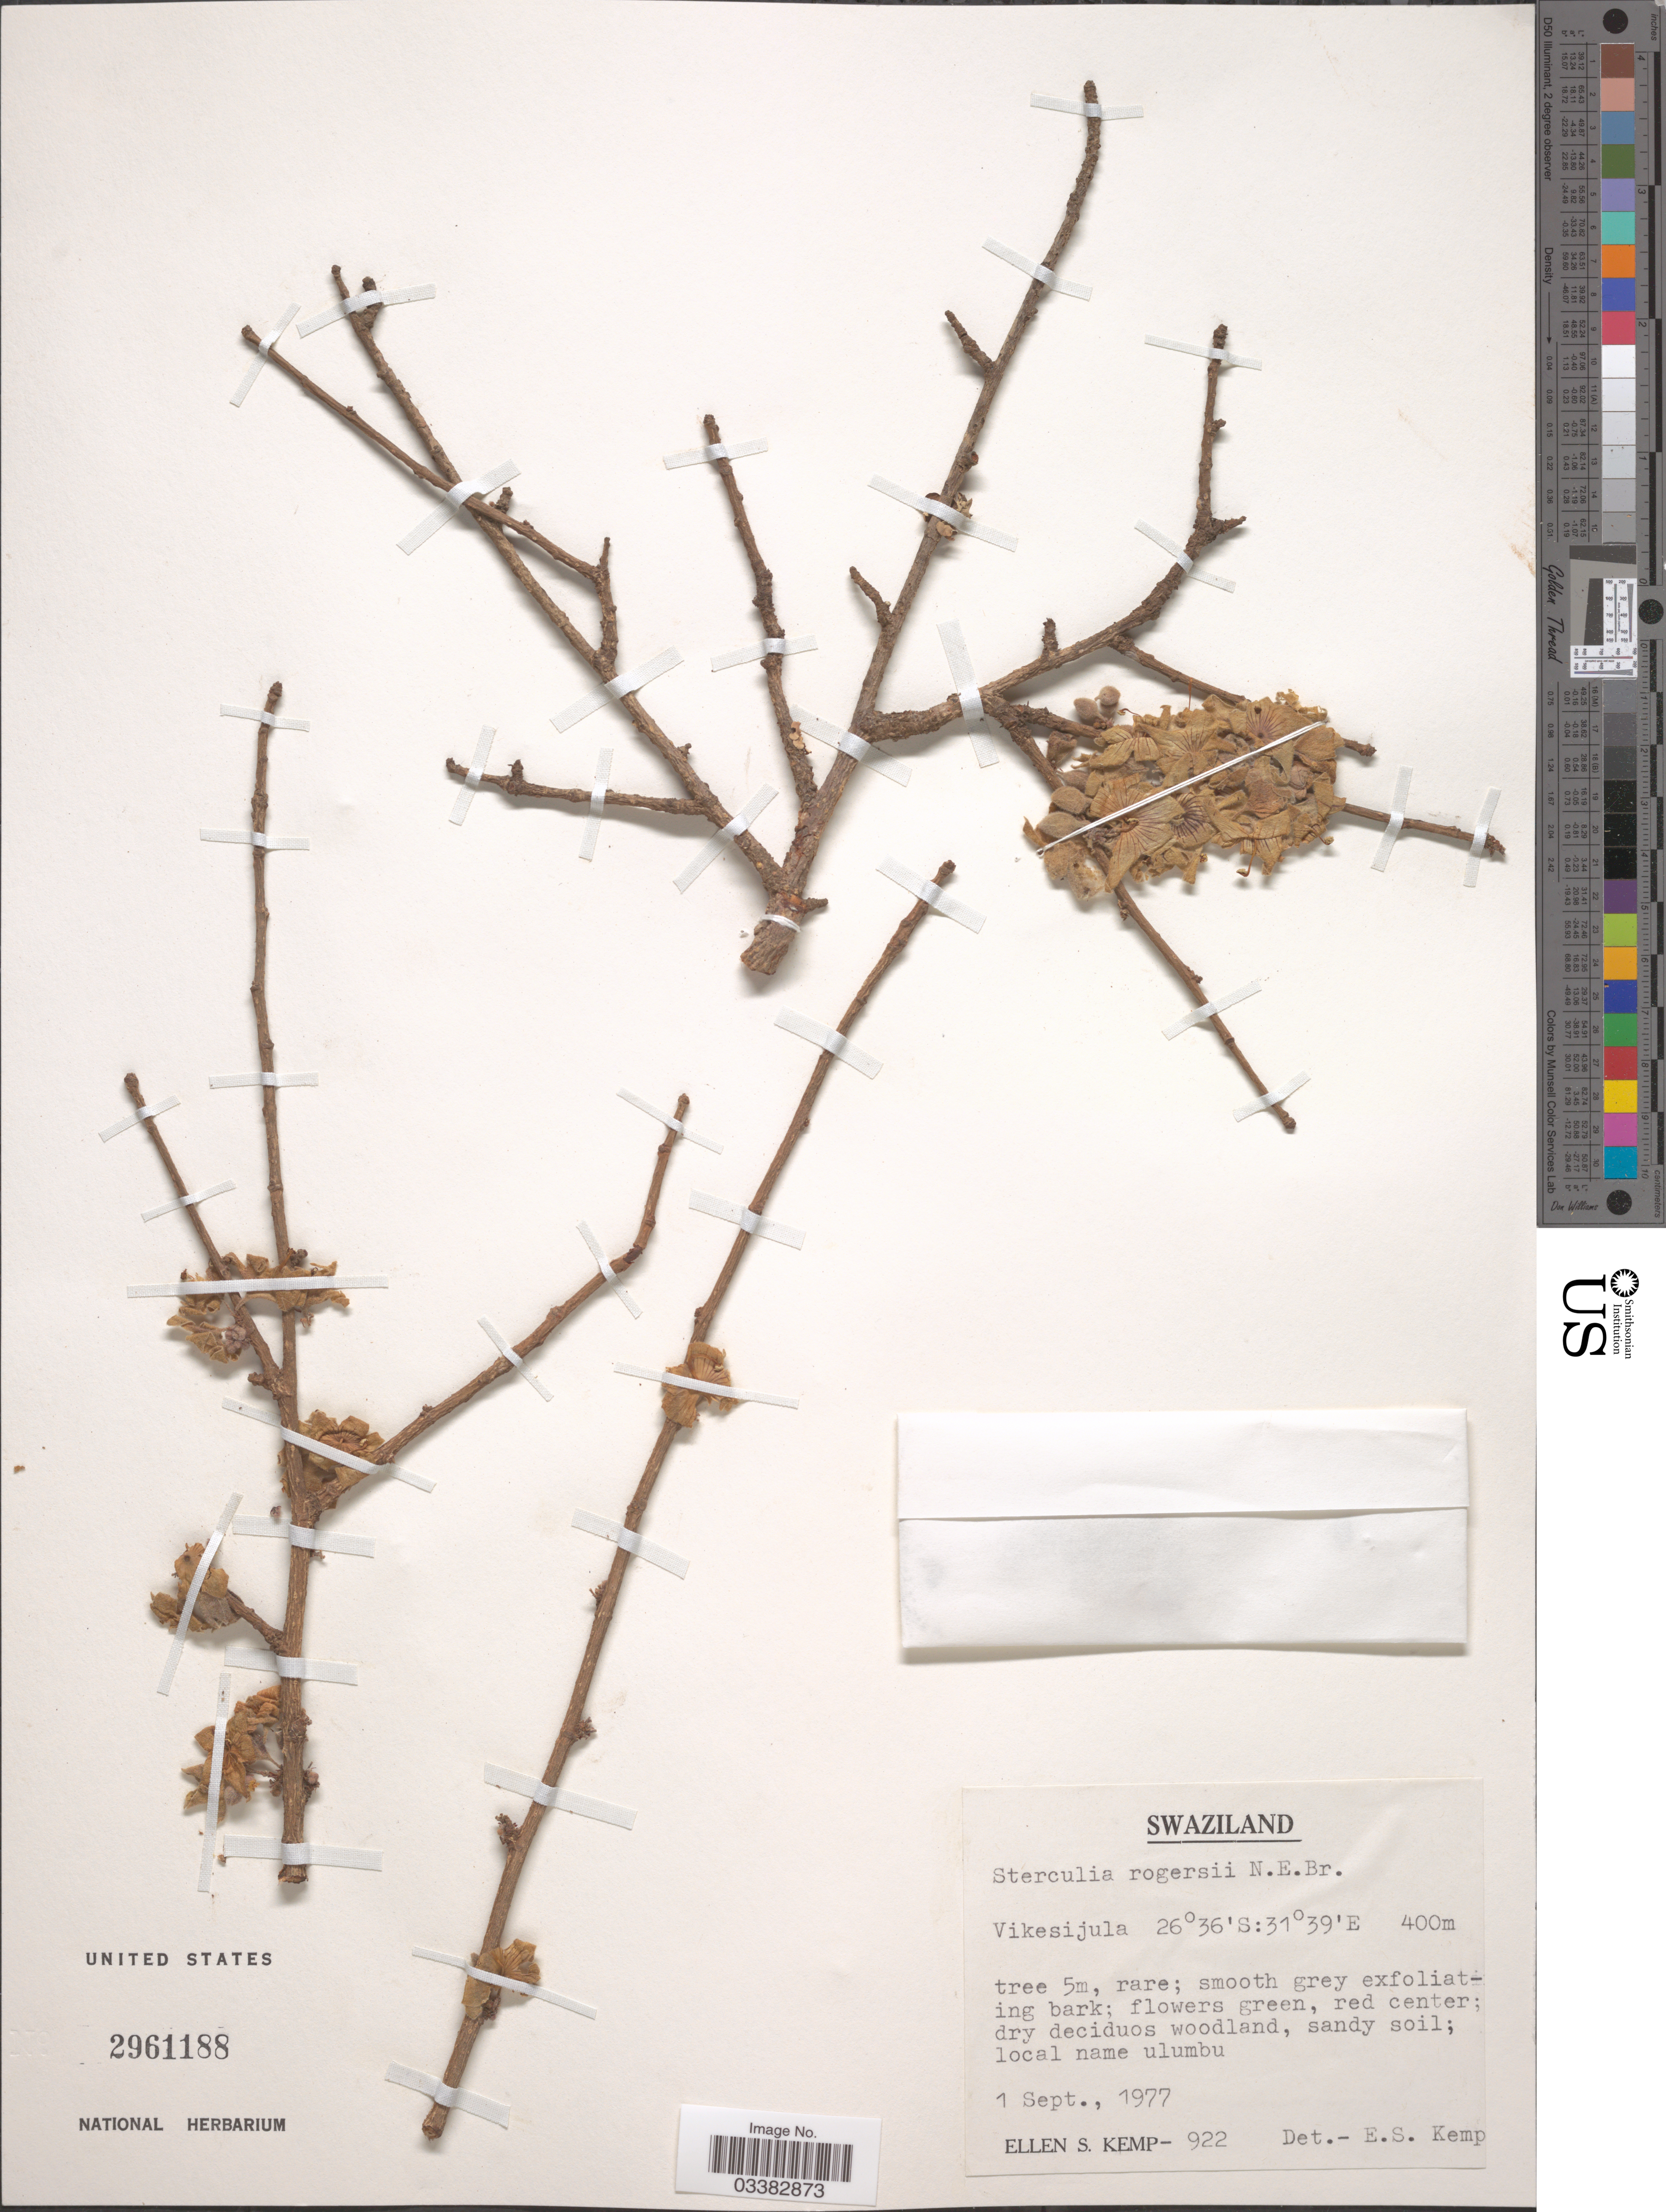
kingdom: Plantae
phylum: Tracheophyta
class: Magnoliopsida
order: Malvales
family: Malvaceae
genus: Sterculia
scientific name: Sterculia rogersii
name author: N.E. Br.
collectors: E. S. Kemp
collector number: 922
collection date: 1977-09-01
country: Eswatini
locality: Vikesijula.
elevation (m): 400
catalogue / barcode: US 2961188